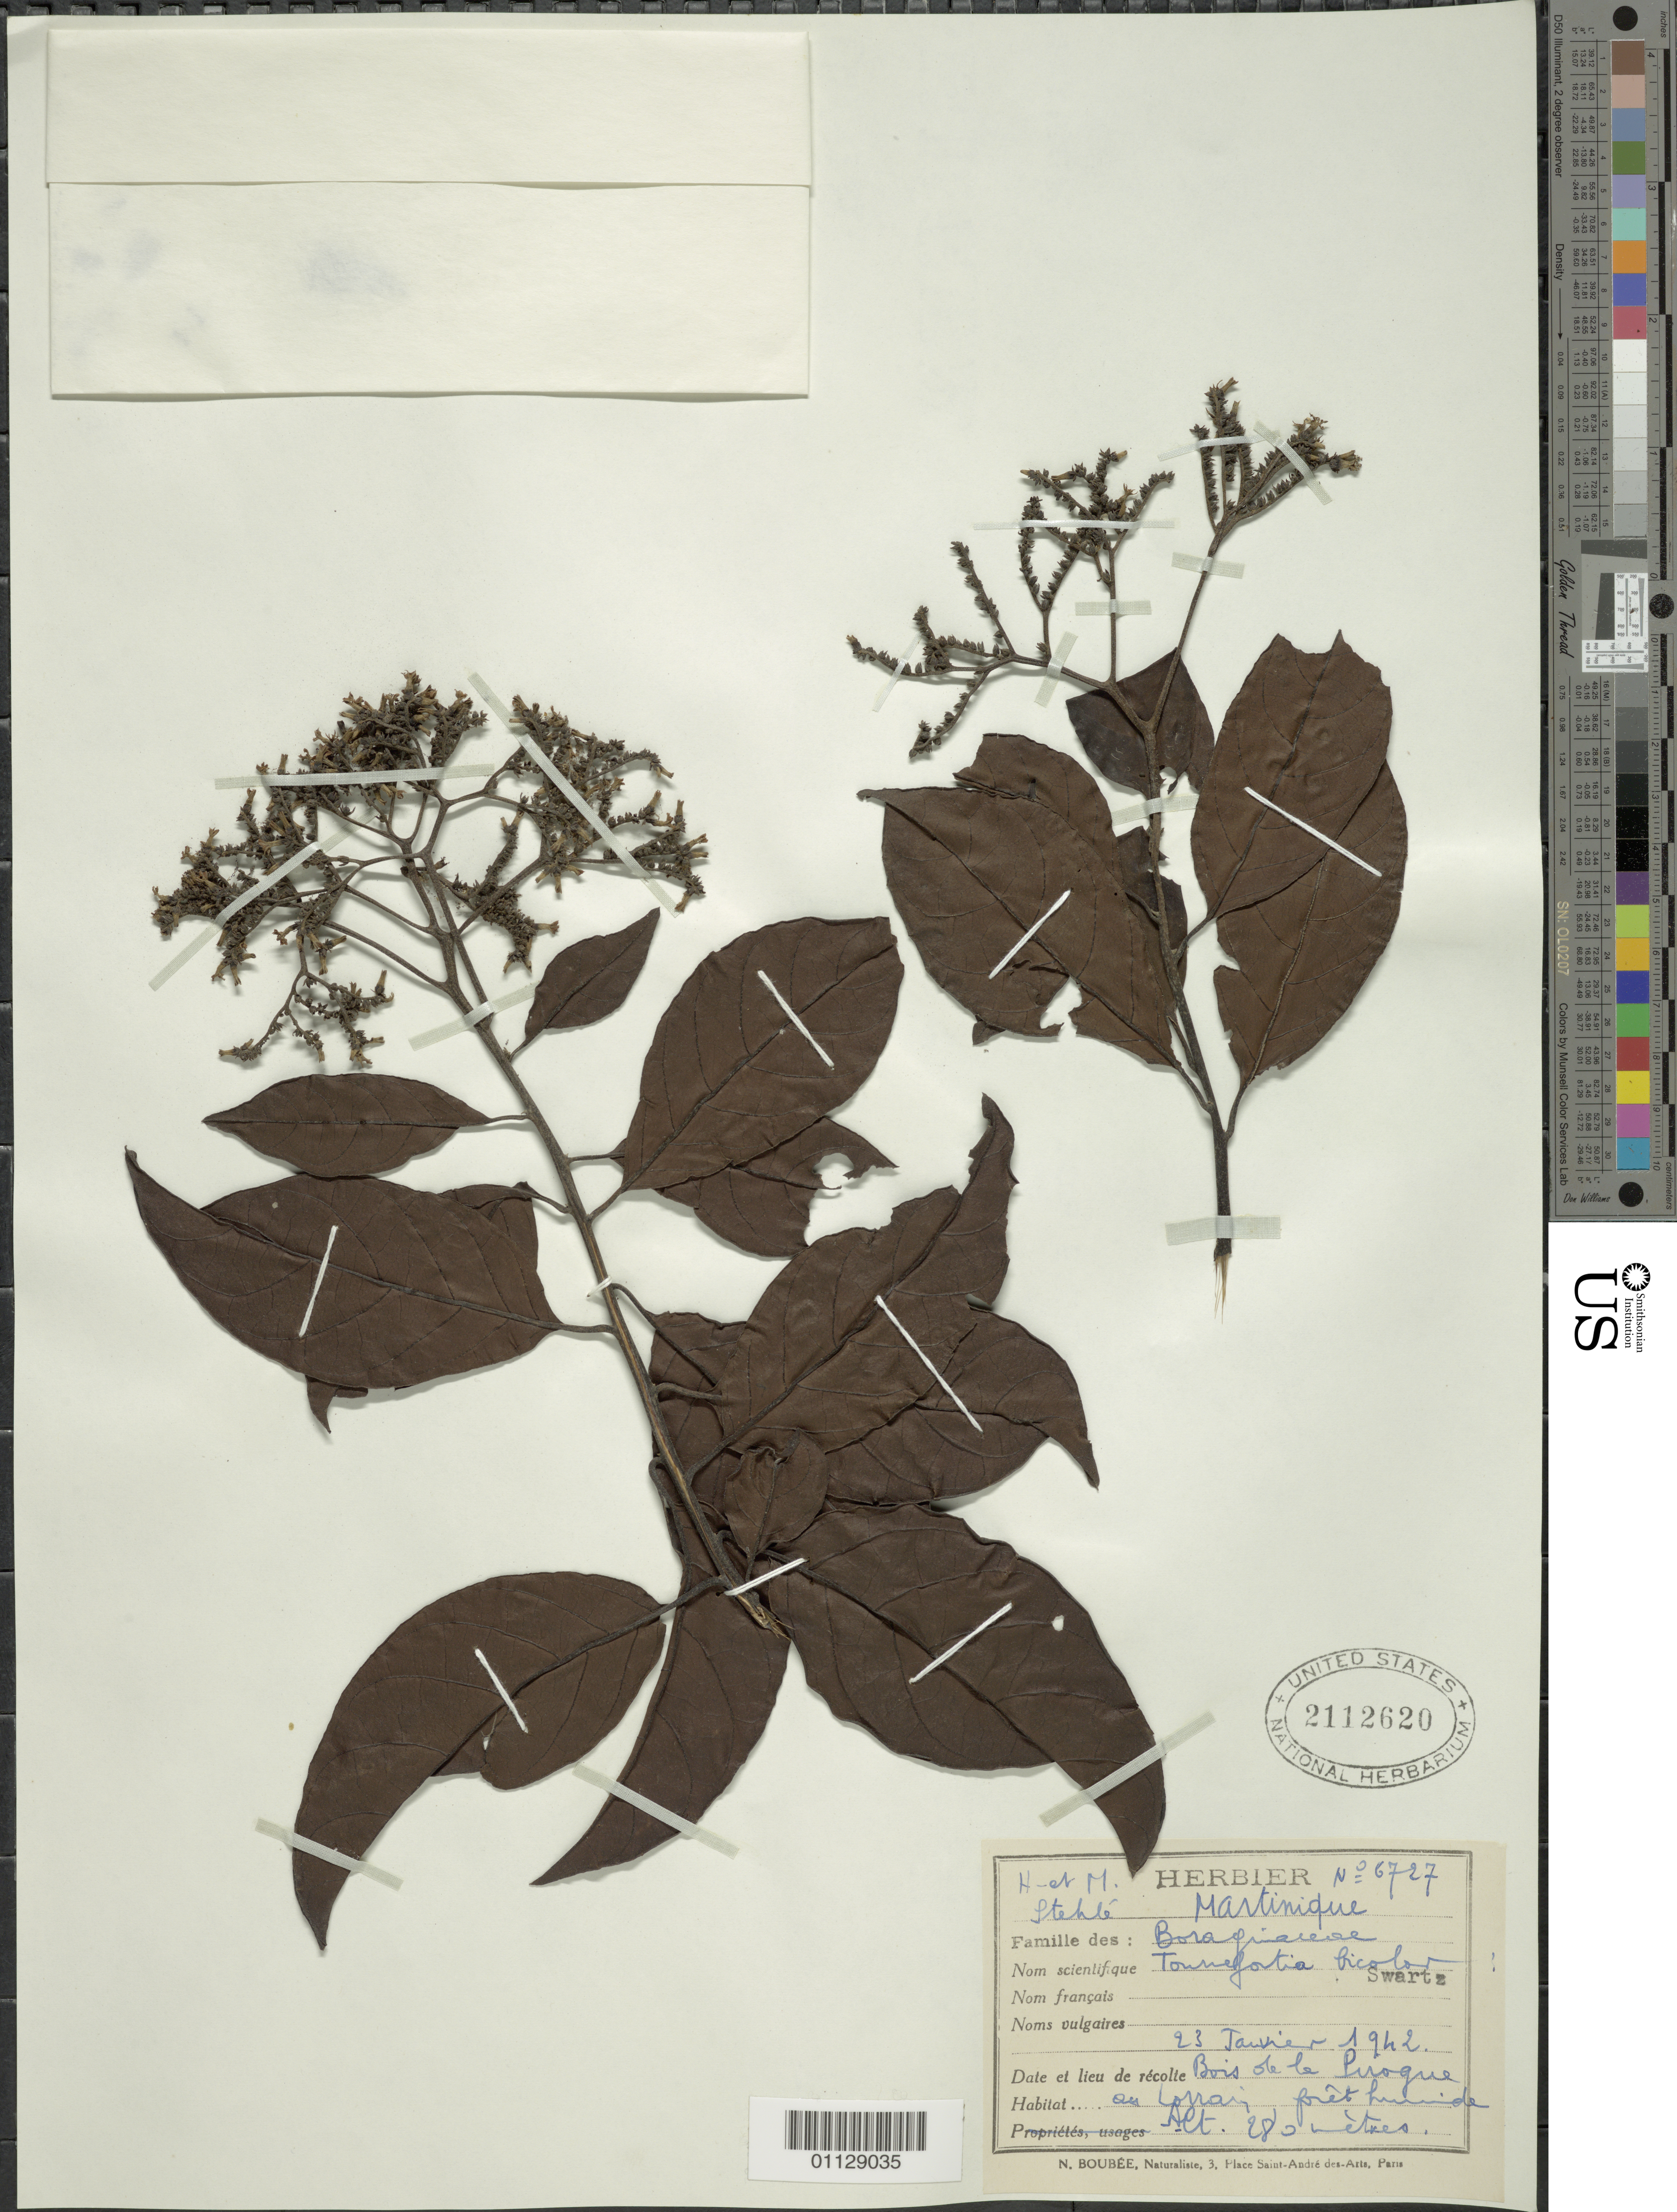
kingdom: Plantae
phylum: Tracheophyta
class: Magnoliopsida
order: Boraginales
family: Heliotropiaceae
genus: Tournefortia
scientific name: Tournefortia bicolor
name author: Sw.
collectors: H. Stehlé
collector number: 6727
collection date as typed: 23 Jan 1942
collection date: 1942-01-23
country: Martinique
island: Martinique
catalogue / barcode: US 2112620